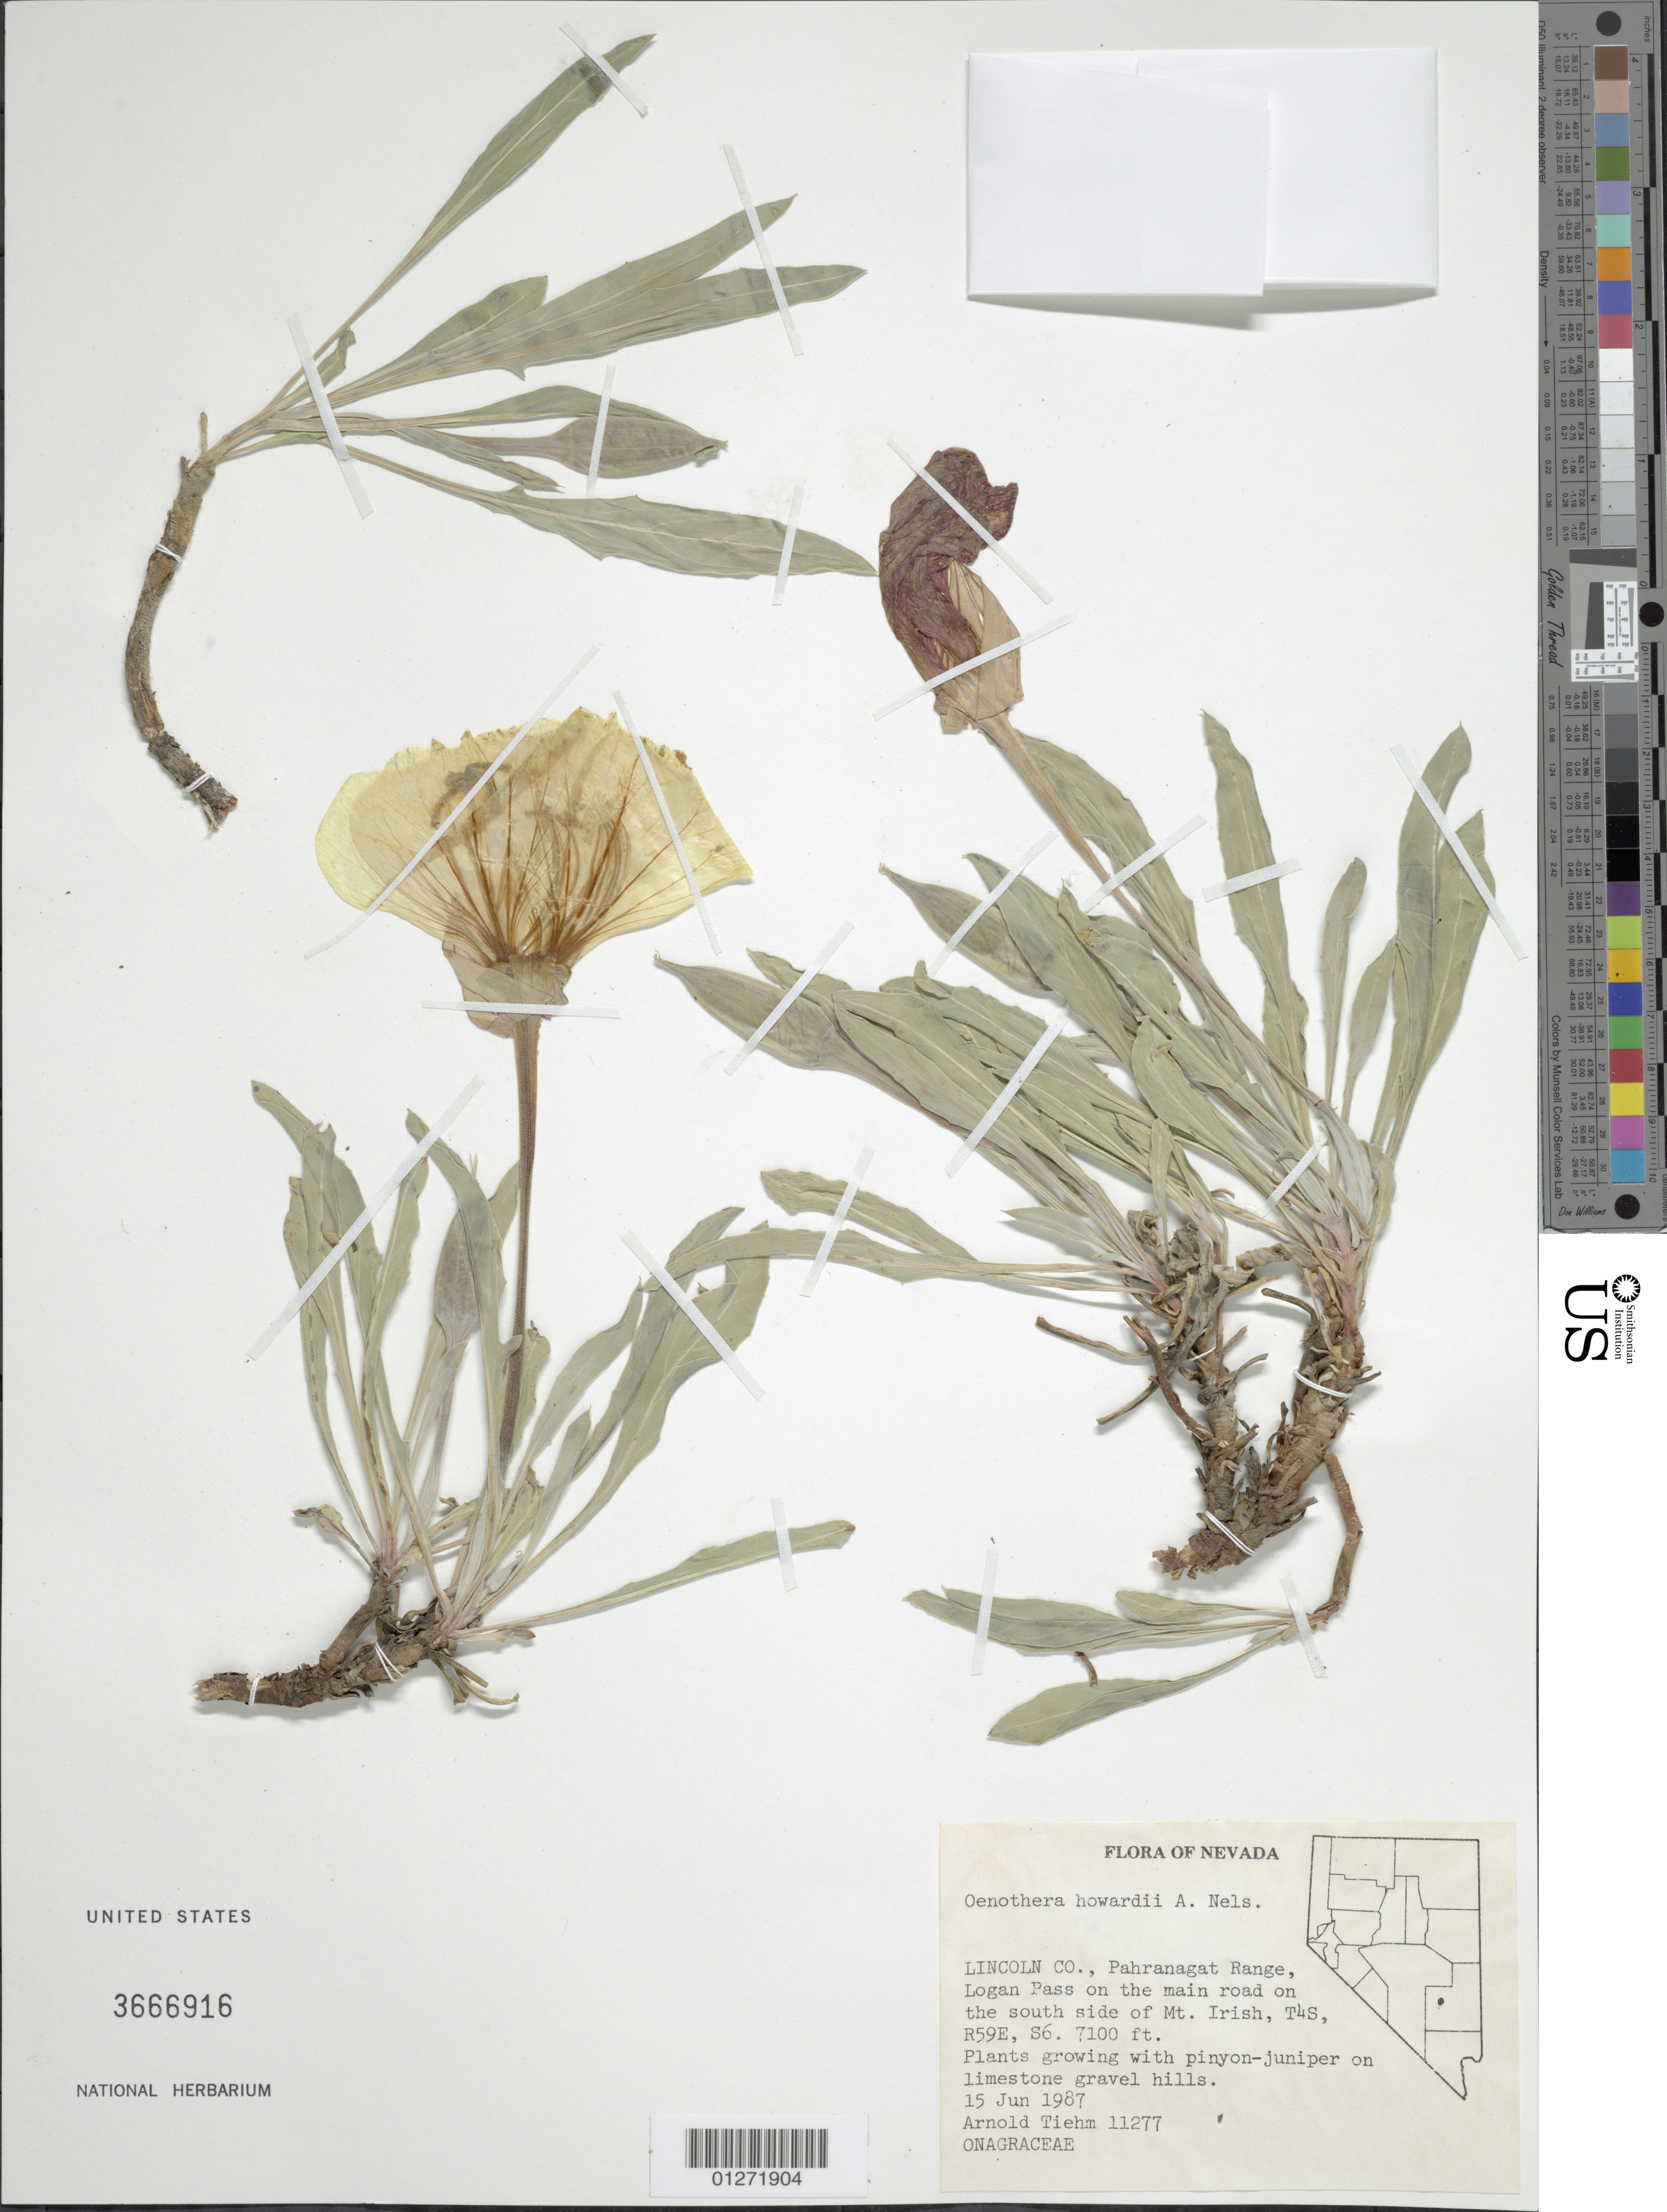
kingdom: Plantae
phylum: Tracheophyta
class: Magnoliopsida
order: Myrtales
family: Onagraceae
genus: Oenothera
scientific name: Oenothera howardii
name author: (A. Nelson) M.E. Jones ex Prain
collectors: A. Tiehm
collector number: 11277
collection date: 1987-06-15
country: United States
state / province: Nevada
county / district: Lincoln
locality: Pahranagat Range, Logan Pass on the main road on the S side of Mt. Irish.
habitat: Limestone gravel hills.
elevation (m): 2164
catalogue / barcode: US 3666916